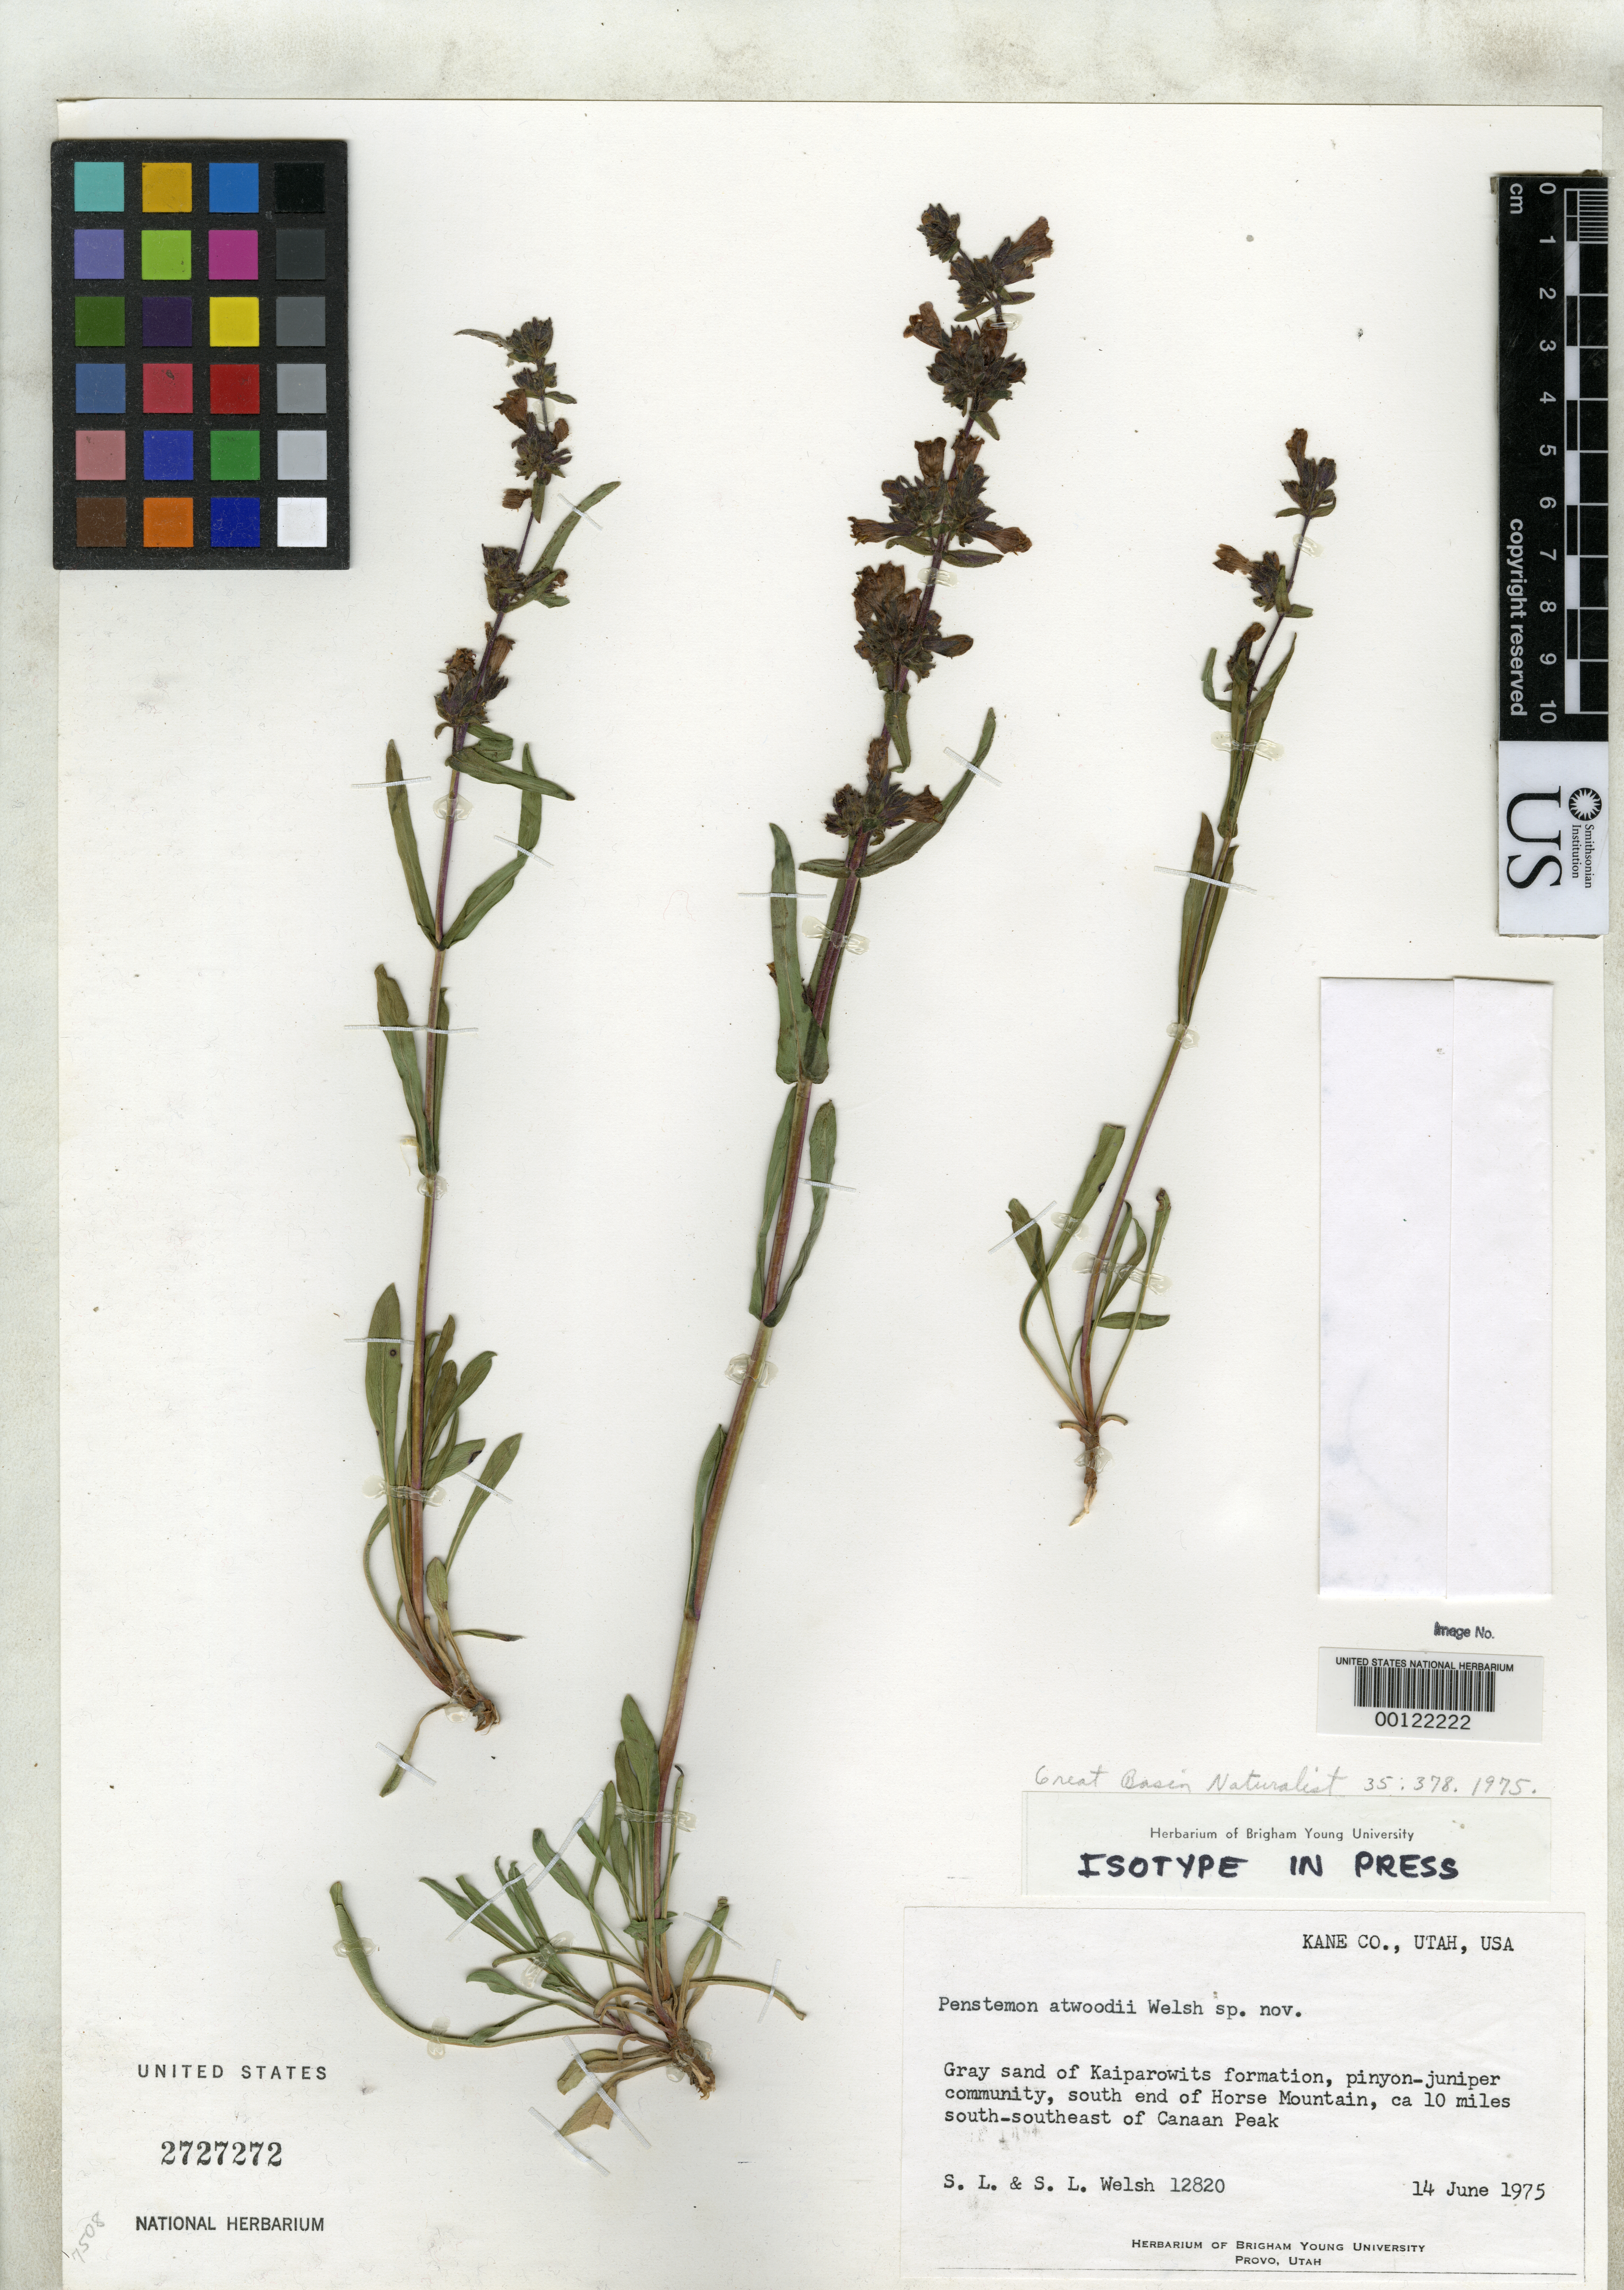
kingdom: Plantae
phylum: Tracheophyta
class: Magnoliopsida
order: Lamiales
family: Plantaginaceae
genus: Penstemon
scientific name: Penstemon atwoodii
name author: S.L. Welsh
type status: Isotype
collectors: S. Welsh & S. Welsh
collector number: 12820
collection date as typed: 14 Jun 1975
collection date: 1975-06-14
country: United States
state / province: Utah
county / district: Kane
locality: Kaiparowits Formation, south end of Horse Mt.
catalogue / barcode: US 2727272